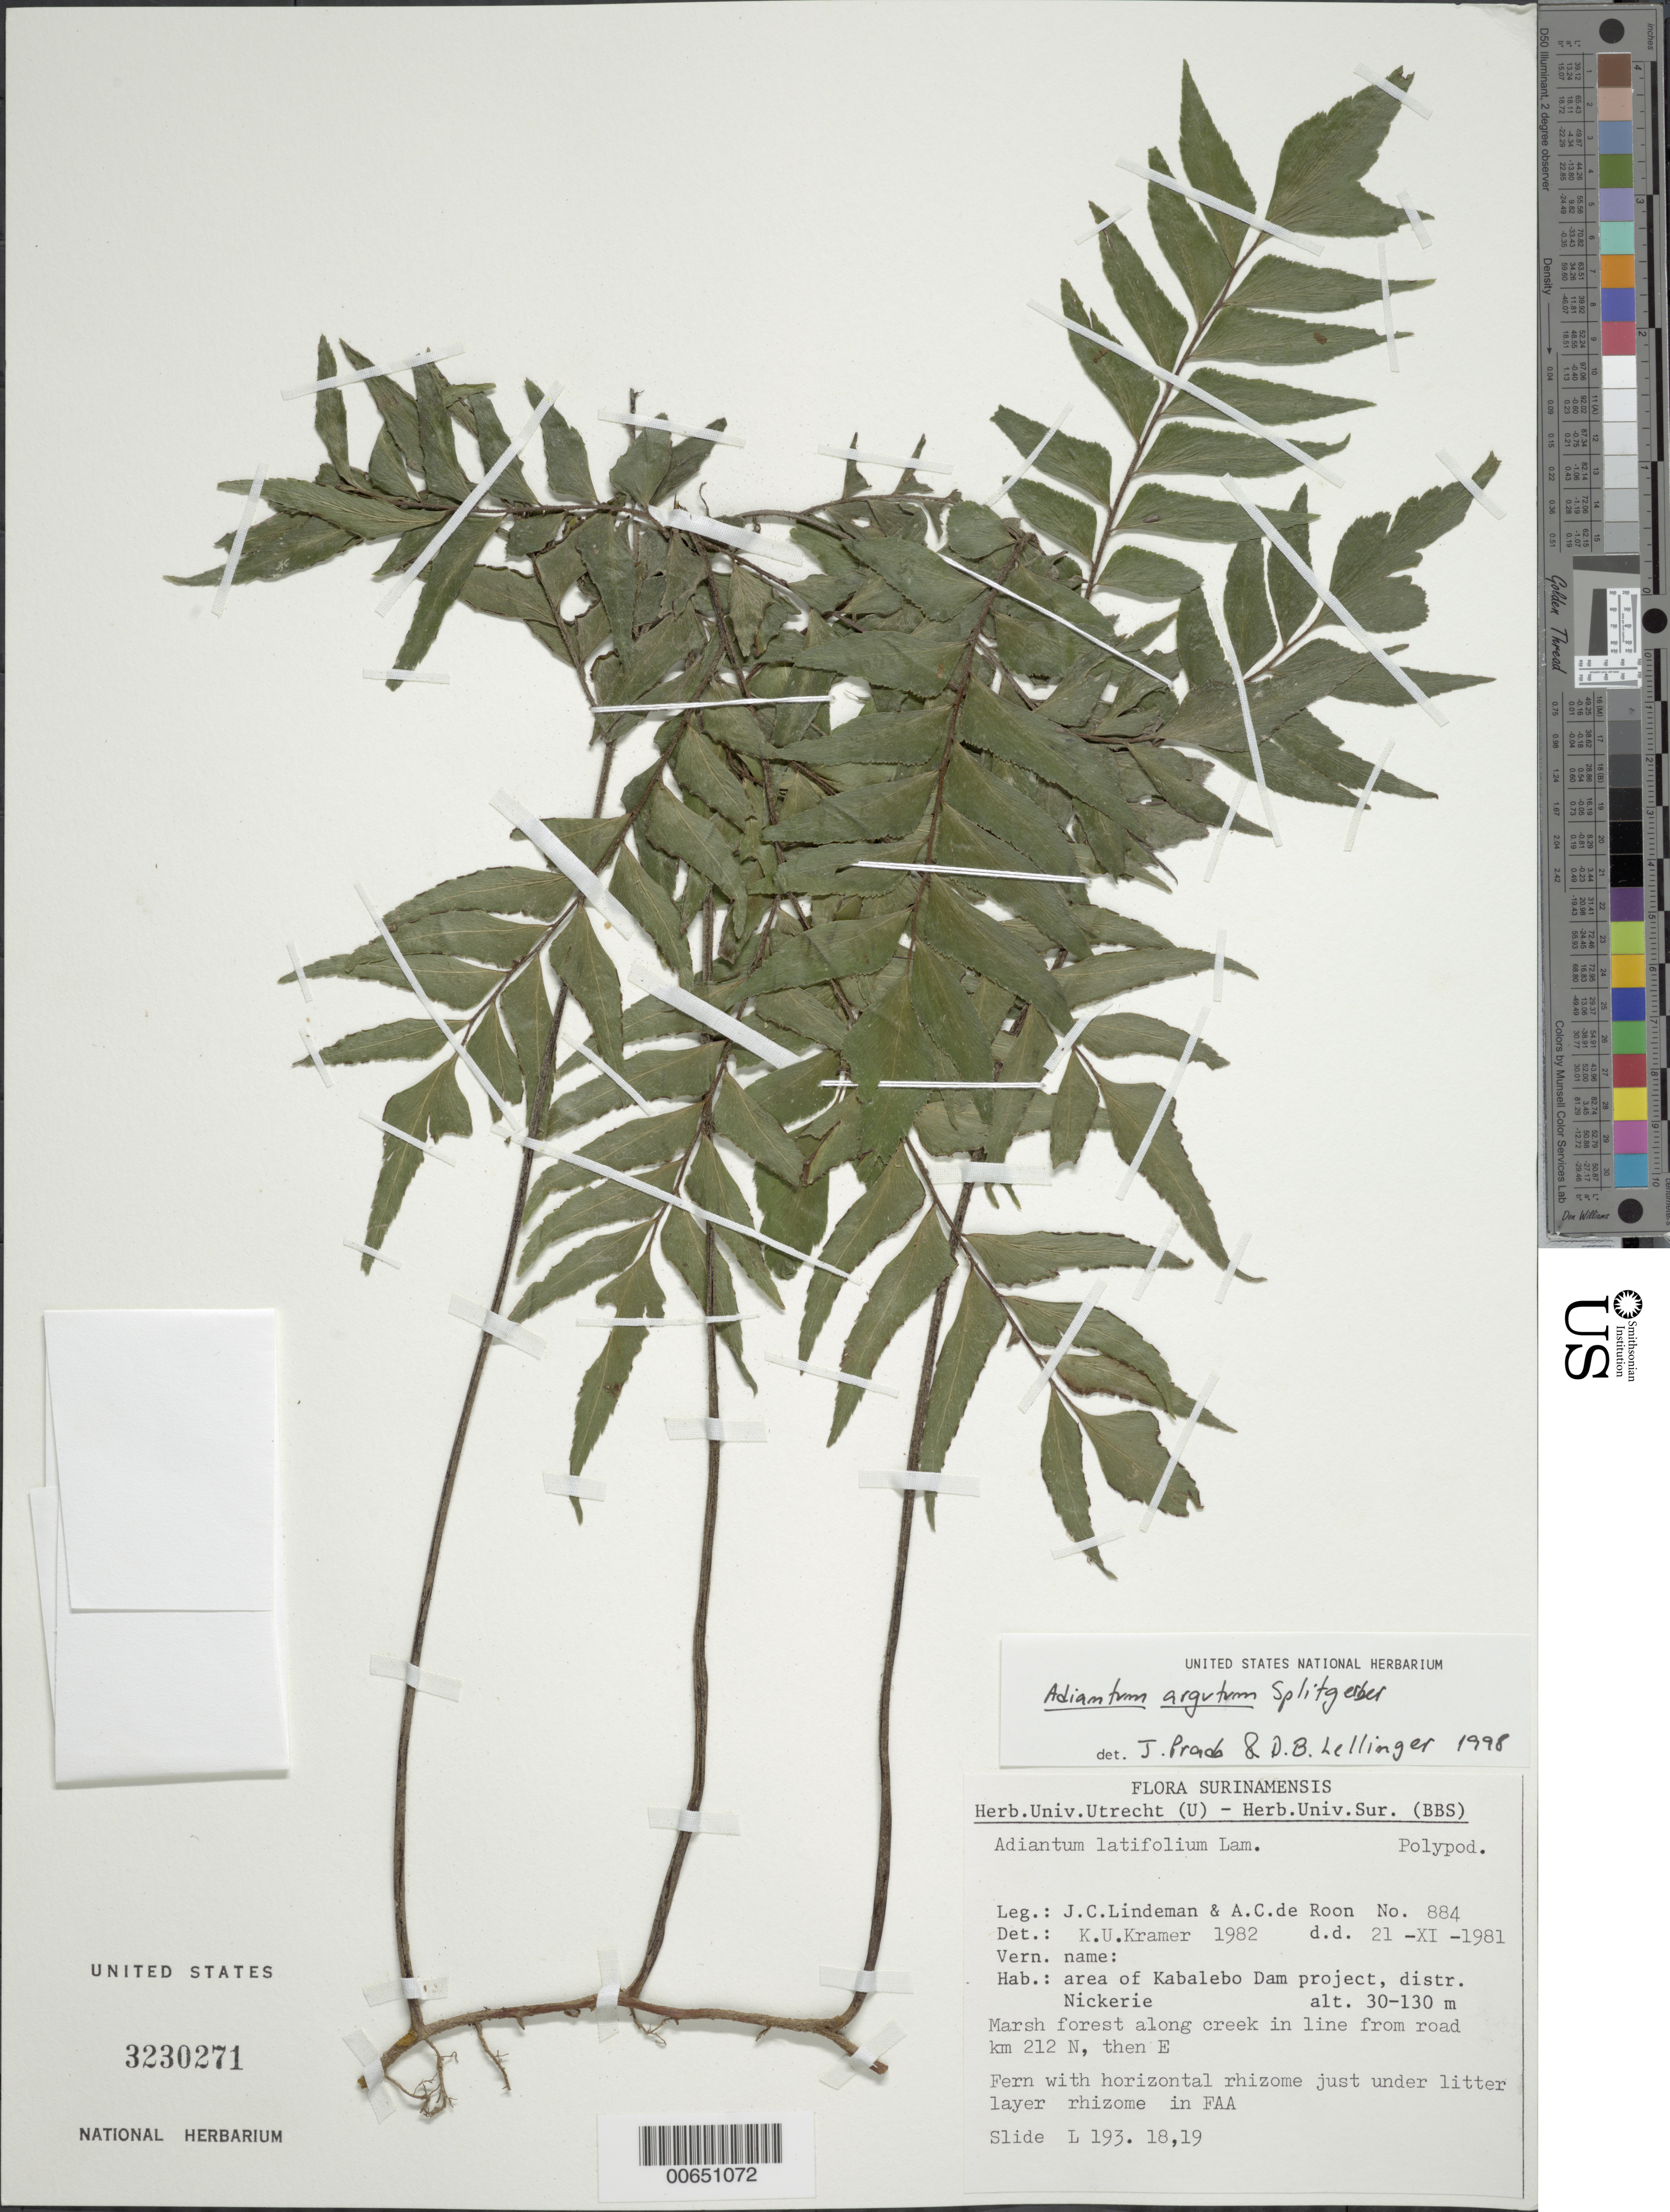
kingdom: Plantae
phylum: Tracheophyta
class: Polypodiopsida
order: Polypodiales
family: Pteridaceae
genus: Adiantum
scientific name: Adiantum argutum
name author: Splitg.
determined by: Kramer, K. U.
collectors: J. C. Lindeman & A. de Roon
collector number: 81 884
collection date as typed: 21-Nov-81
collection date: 1981-11-21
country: Suriname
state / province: Nickerie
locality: Kabalebo Dam project area; in line from road km 212N, then E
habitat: Marsh forest along creek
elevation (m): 30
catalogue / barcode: US 3230271